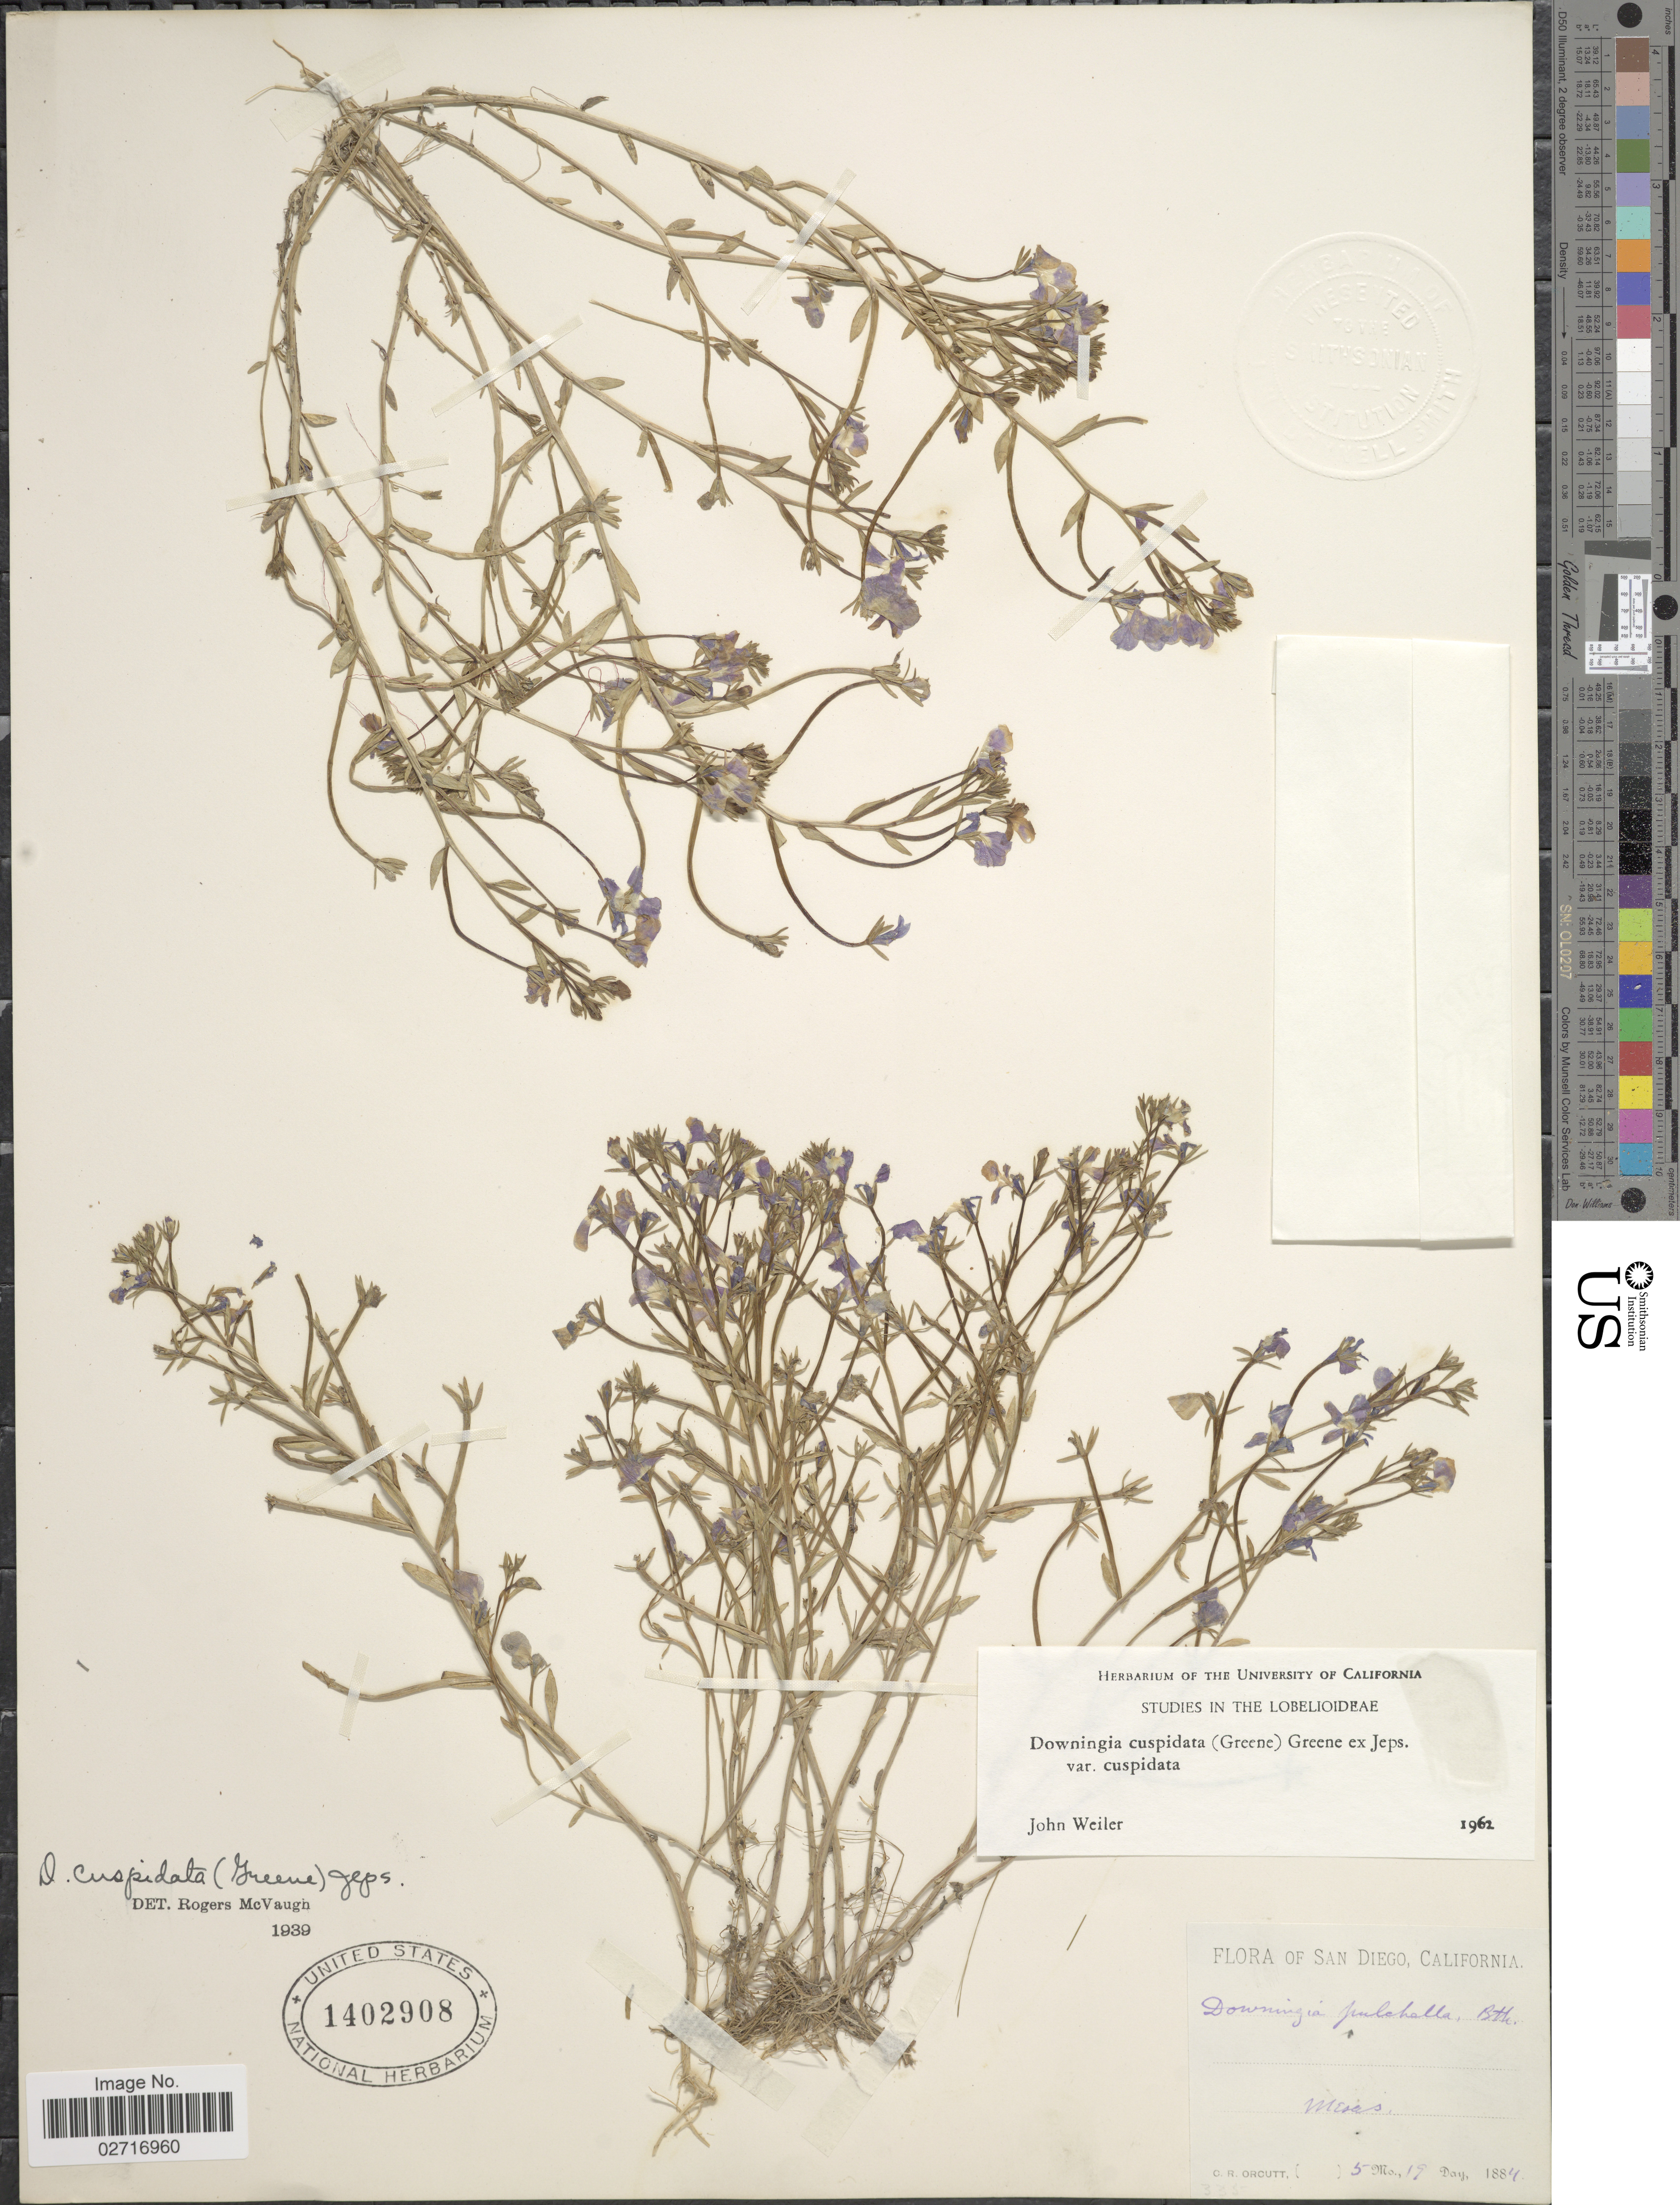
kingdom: Plantae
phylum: Tracheophyta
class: Magnoliopsida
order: Asterales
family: Campanulaceae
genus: Downingia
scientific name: Downingia cuspidata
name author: (Greene) Rattan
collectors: C. R. Orcutt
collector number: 335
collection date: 1884-05-19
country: United States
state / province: California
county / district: San Diego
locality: San Diego, mesas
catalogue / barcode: US 1402908